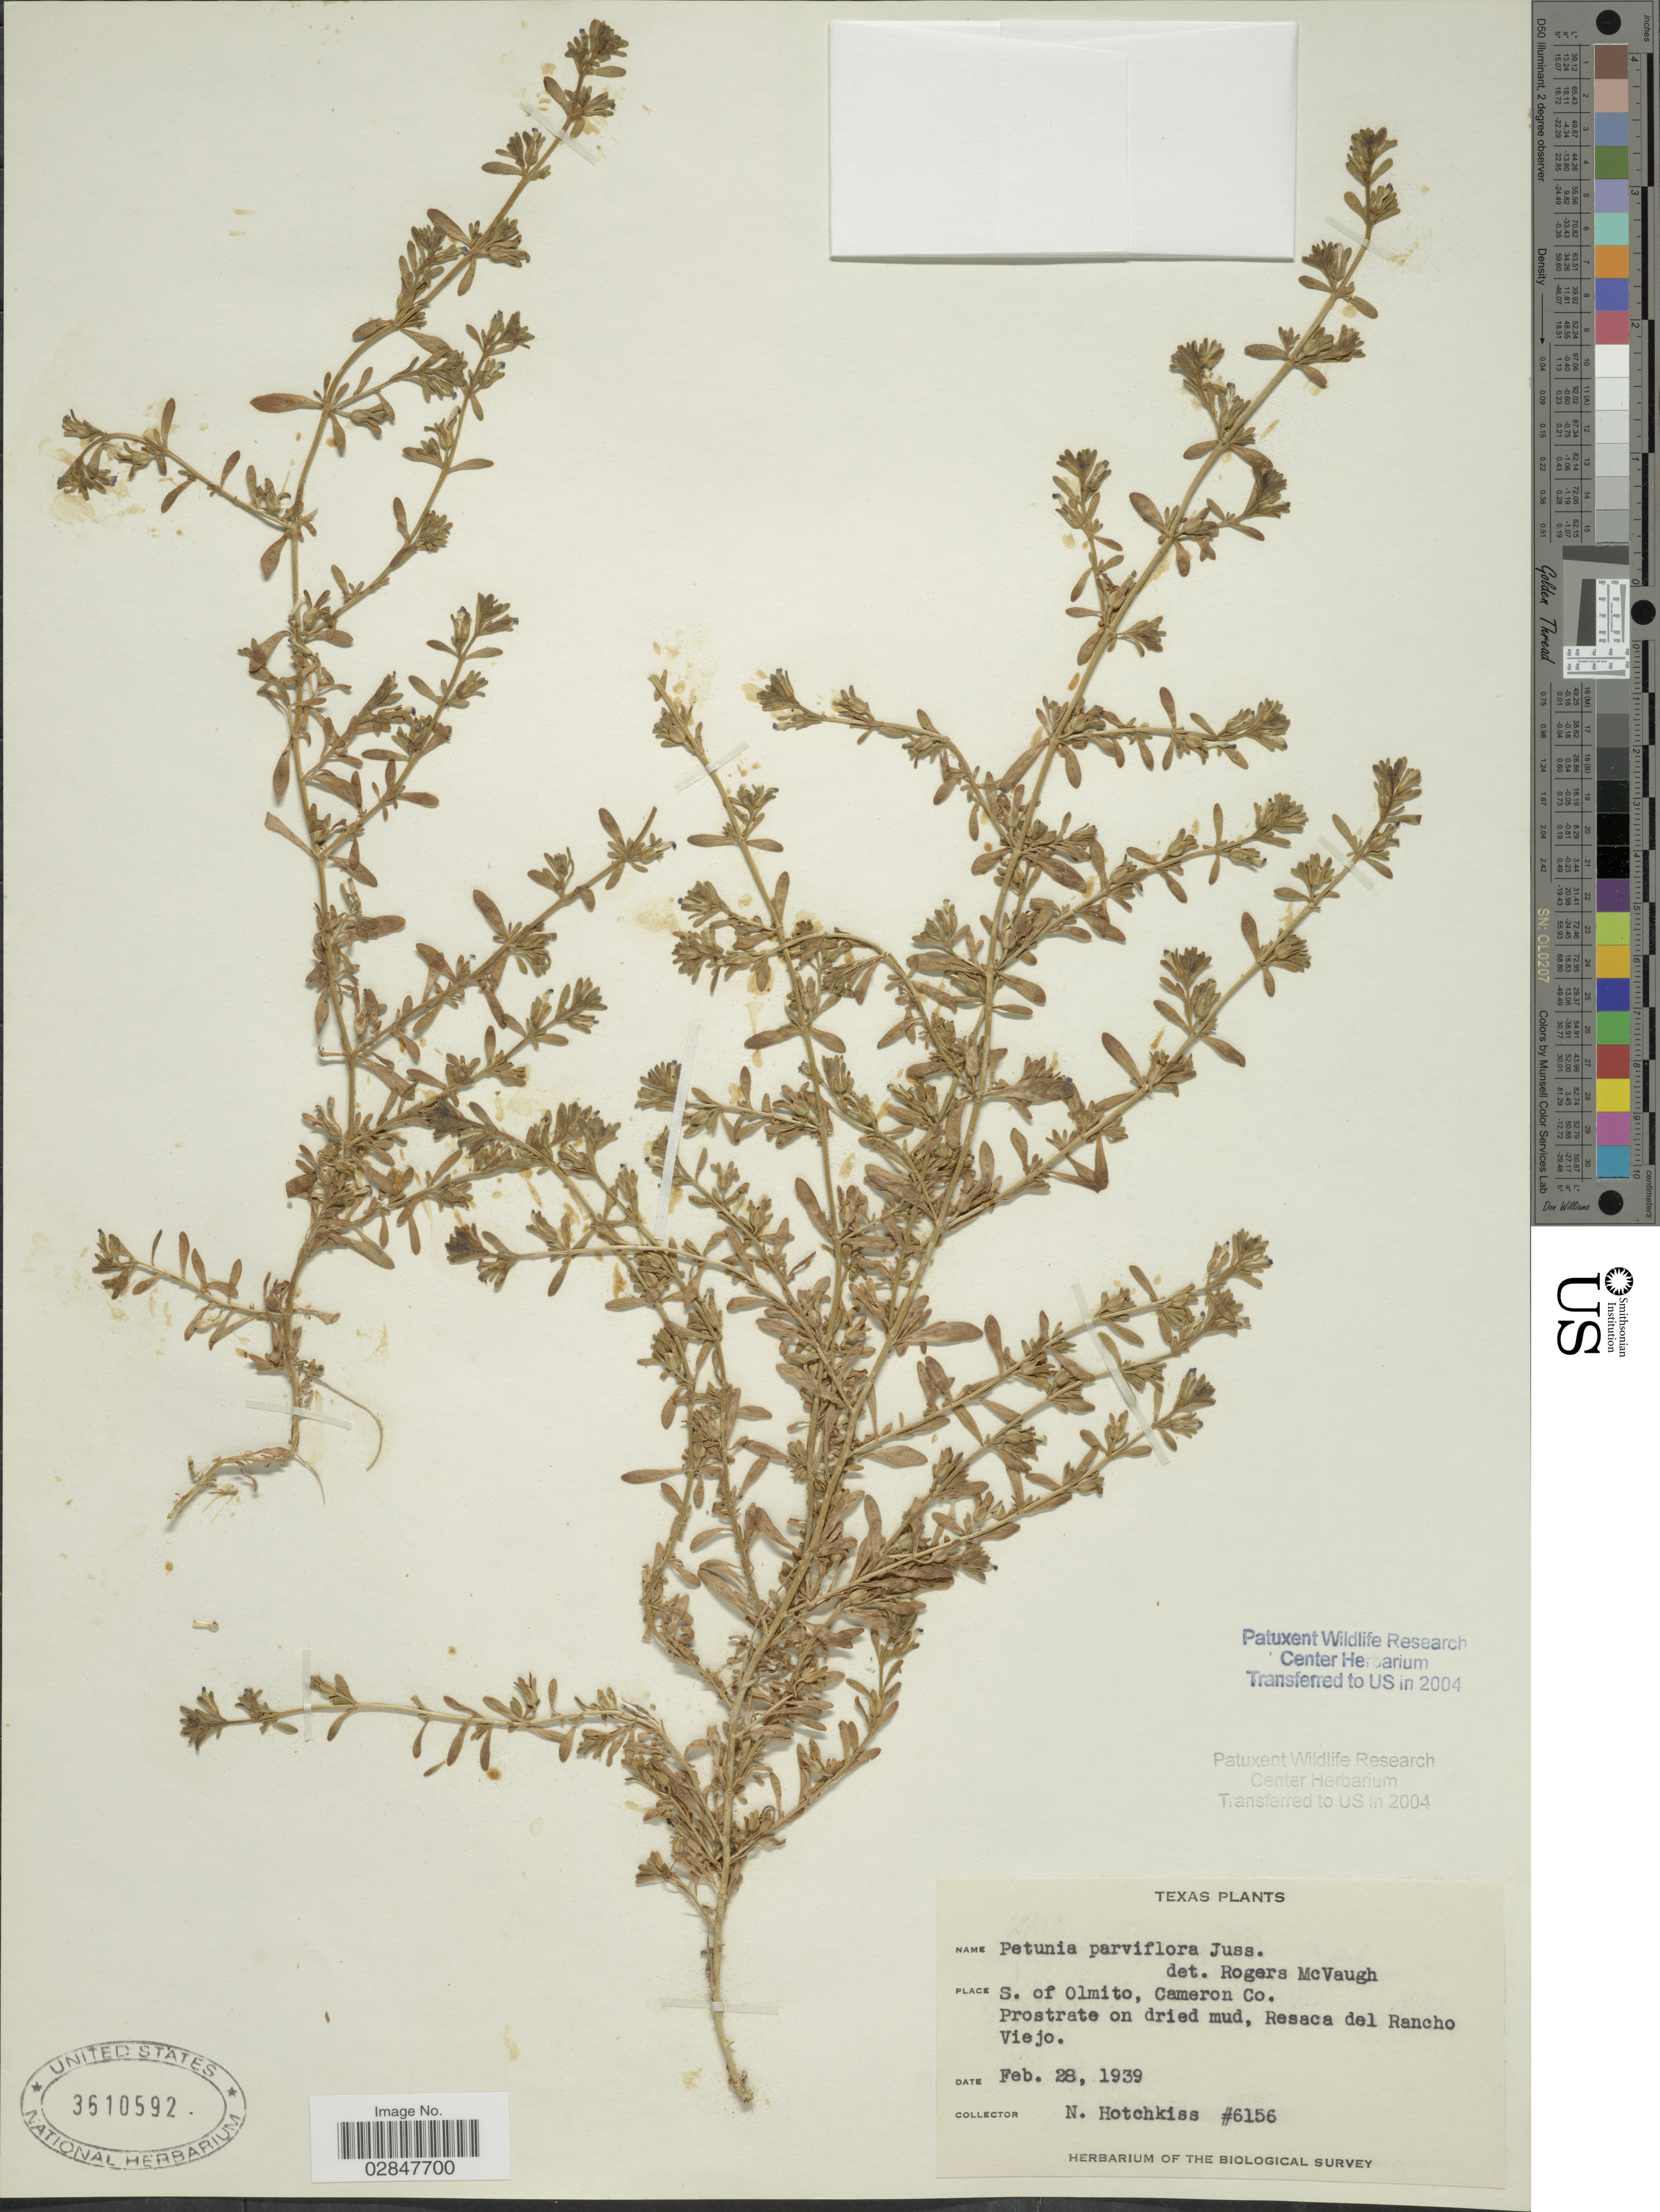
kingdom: Plantae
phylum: Tracheophyta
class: Magnoliopsida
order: Solanales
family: Solanaceae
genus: Petunia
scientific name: Petunia parviflora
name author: Juss.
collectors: N. Hotchkiss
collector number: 6156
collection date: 1939-02-28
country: United States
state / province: Texas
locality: S. of Olmito, Cameron Co. Prostate on dried mud, Resaca del Rancho Viejo.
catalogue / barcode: US 3610592